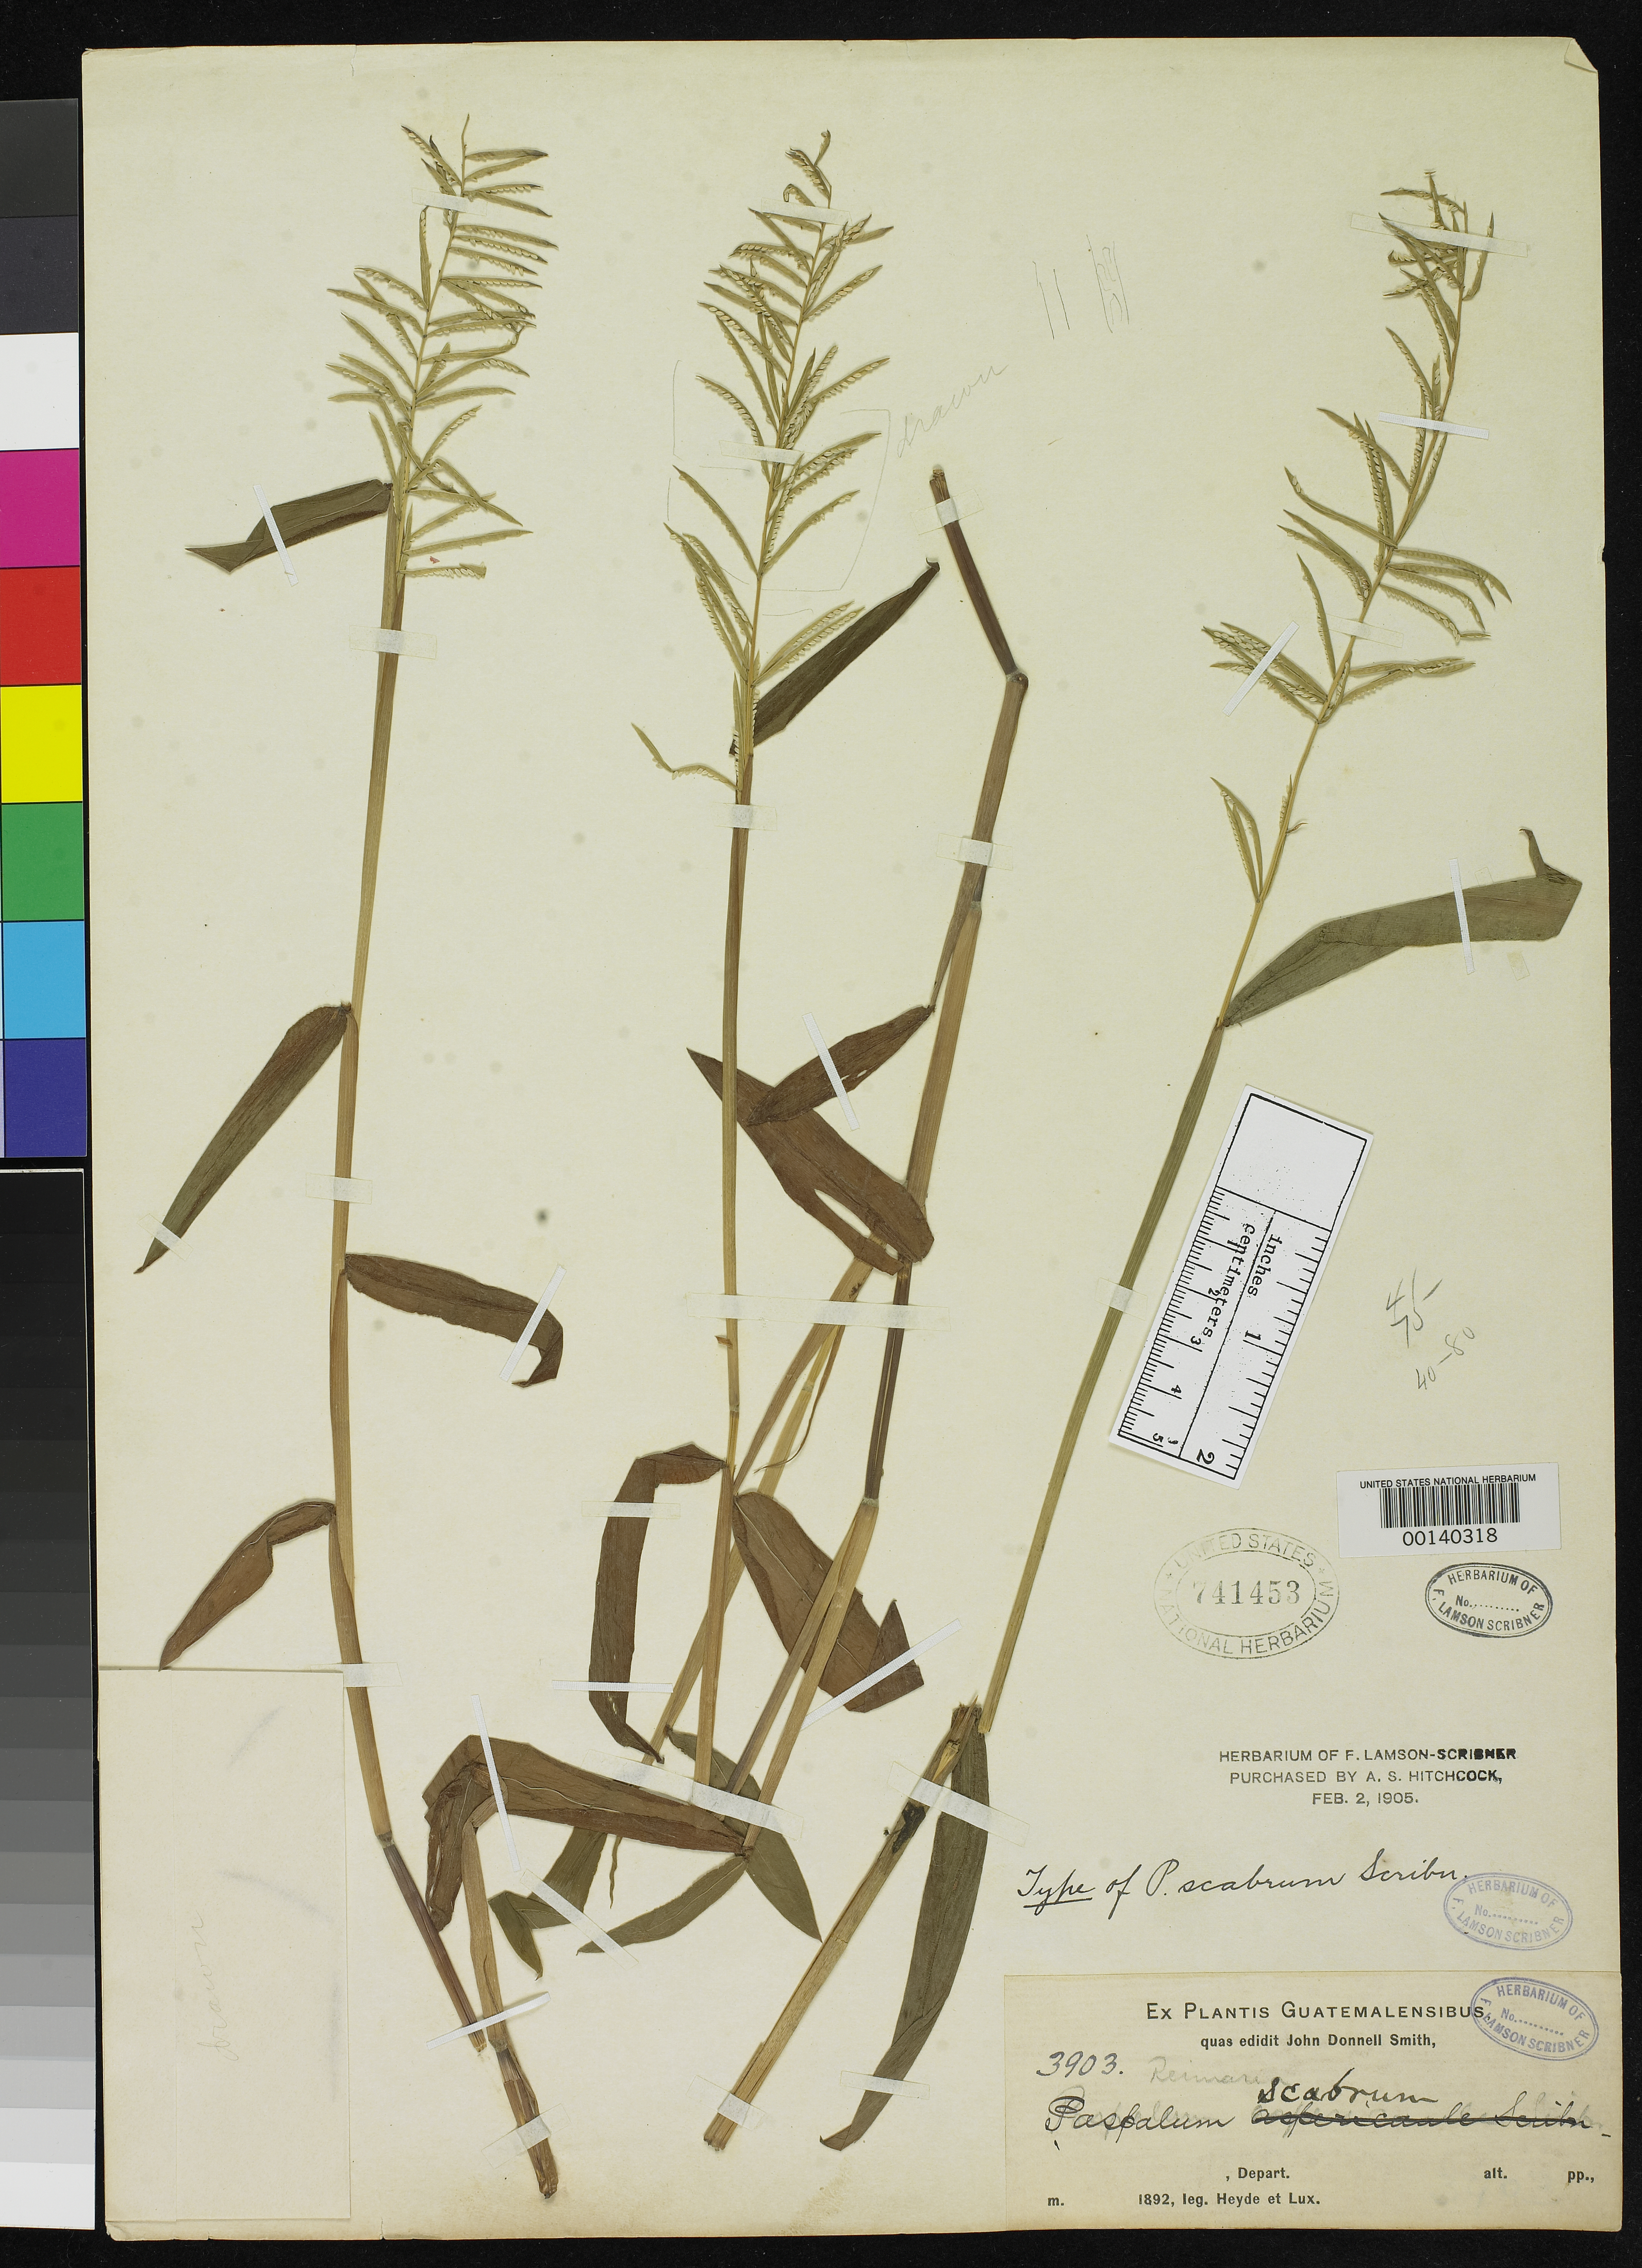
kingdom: Plantae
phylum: Tracheophyta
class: Liliopsida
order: Poales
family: Poaceae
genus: Paspalum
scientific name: Paspalum scabrum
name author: Scribn.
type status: Holotype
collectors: E. T. Heyde & E. Lux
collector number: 3903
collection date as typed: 1892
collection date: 1892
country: Guatemala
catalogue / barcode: US 741453